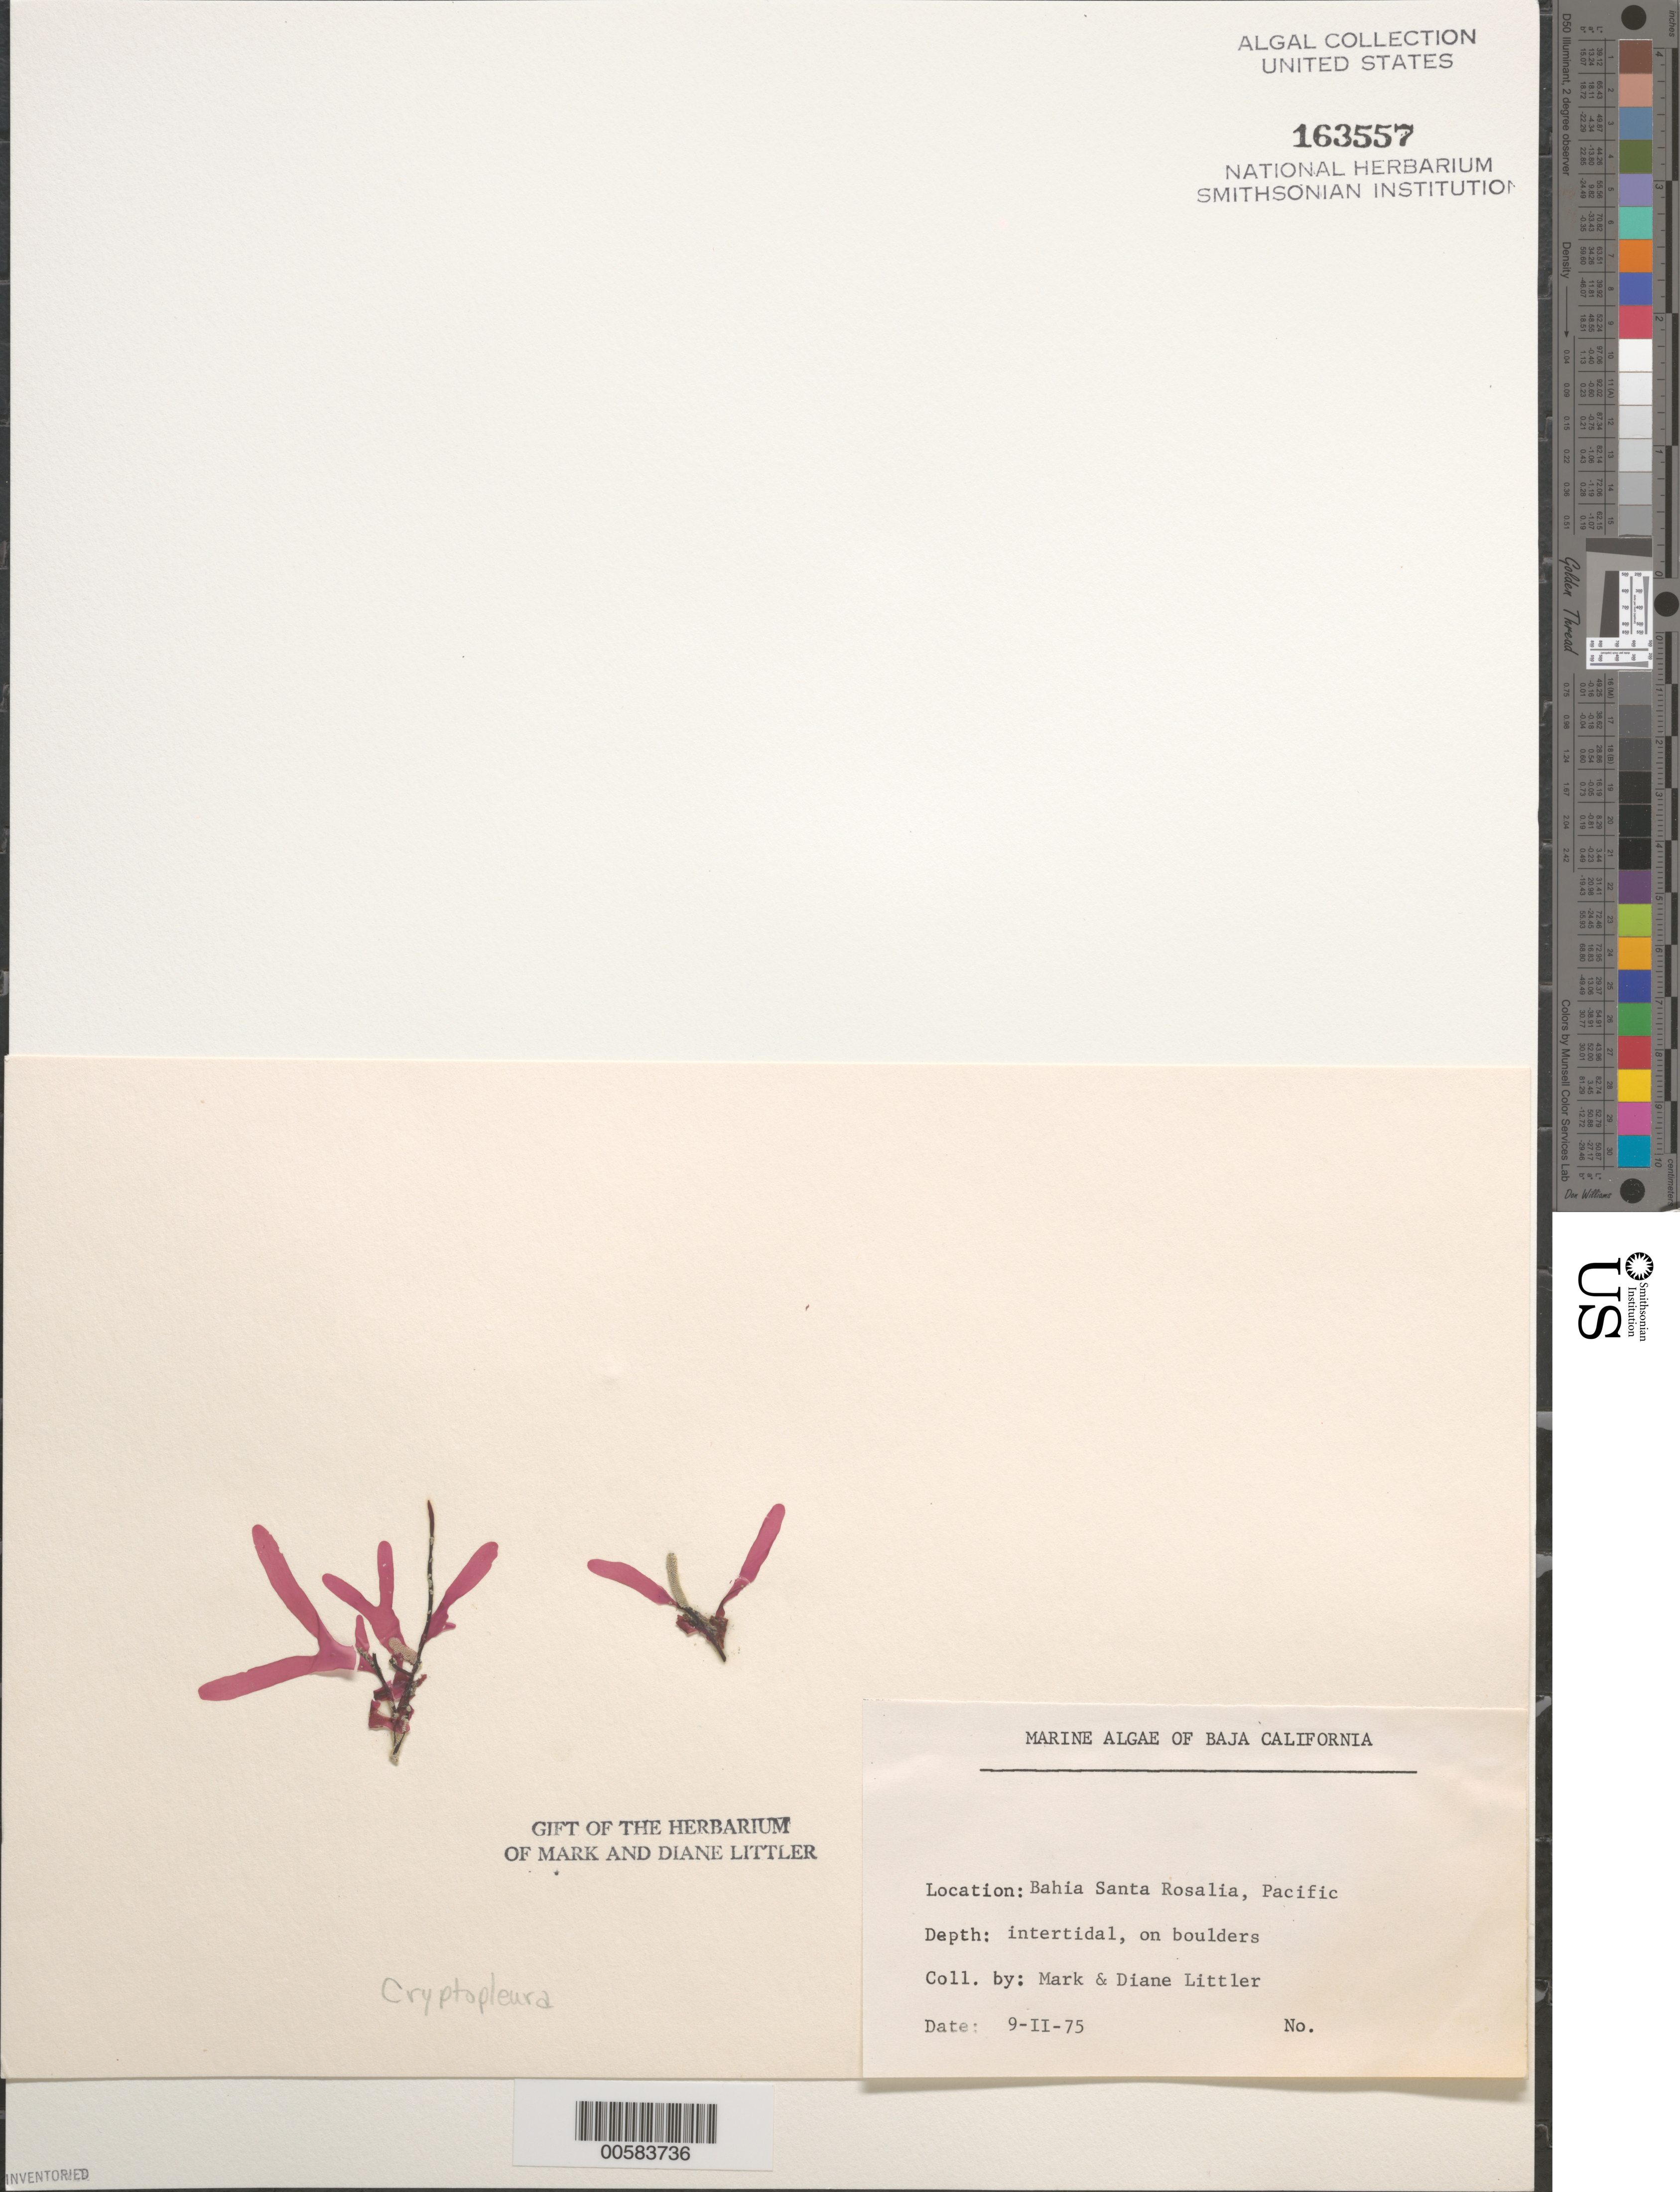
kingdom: Plantae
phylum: Rhodophyta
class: Florideophyceae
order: Ceramiales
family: Delesseriaceae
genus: Cryptopleura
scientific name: Cryptopleura sp.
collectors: M. M. Littler & D. S. Littler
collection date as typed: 09 Feb 1975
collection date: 1975-02-09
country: Mexico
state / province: Baja California Sur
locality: Bahia Santa Rosalia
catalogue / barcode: US 163557